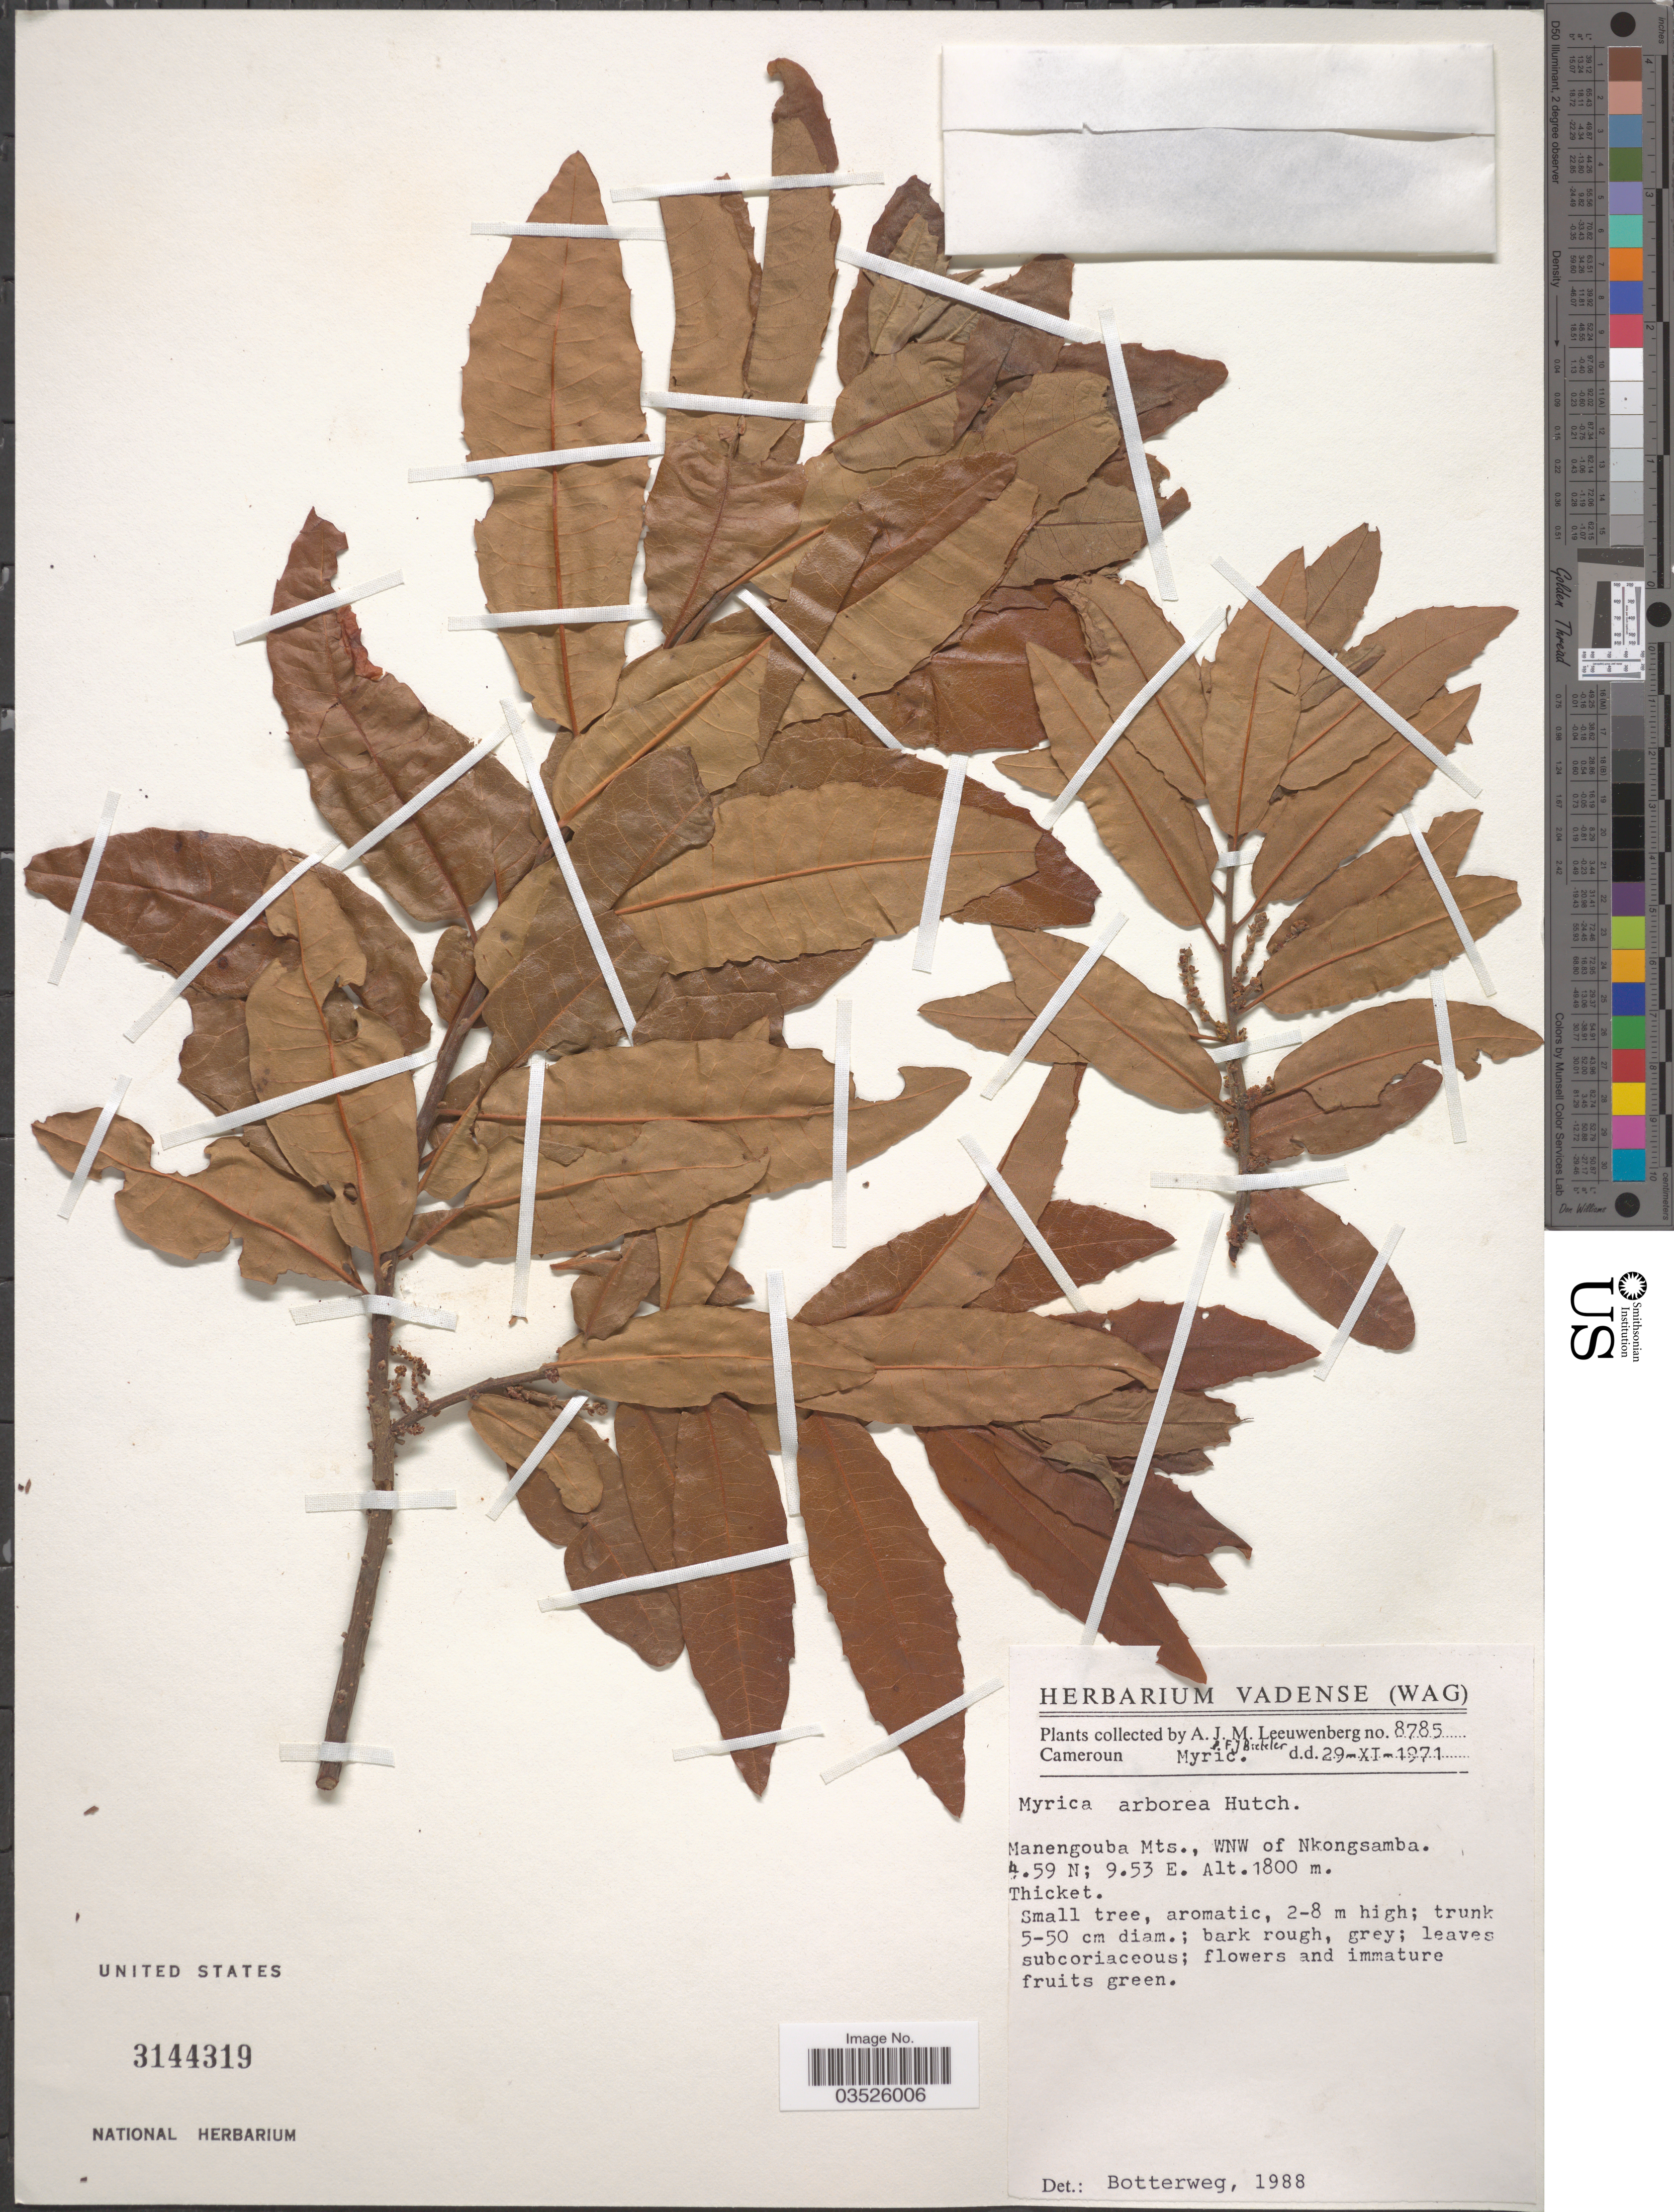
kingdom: Plantae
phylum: Tracheophyta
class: Magnoliopsida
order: Fagales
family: Myricaceae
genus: Morella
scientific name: Morella arborea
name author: (Hutch.) Cheek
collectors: A. J. M. Leeuwenberg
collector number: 8785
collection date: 1971-11-29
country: Cameroon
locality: Manengouba Mts., WNW of Nkongsamba.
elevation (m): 1800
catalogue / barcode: US 3144319